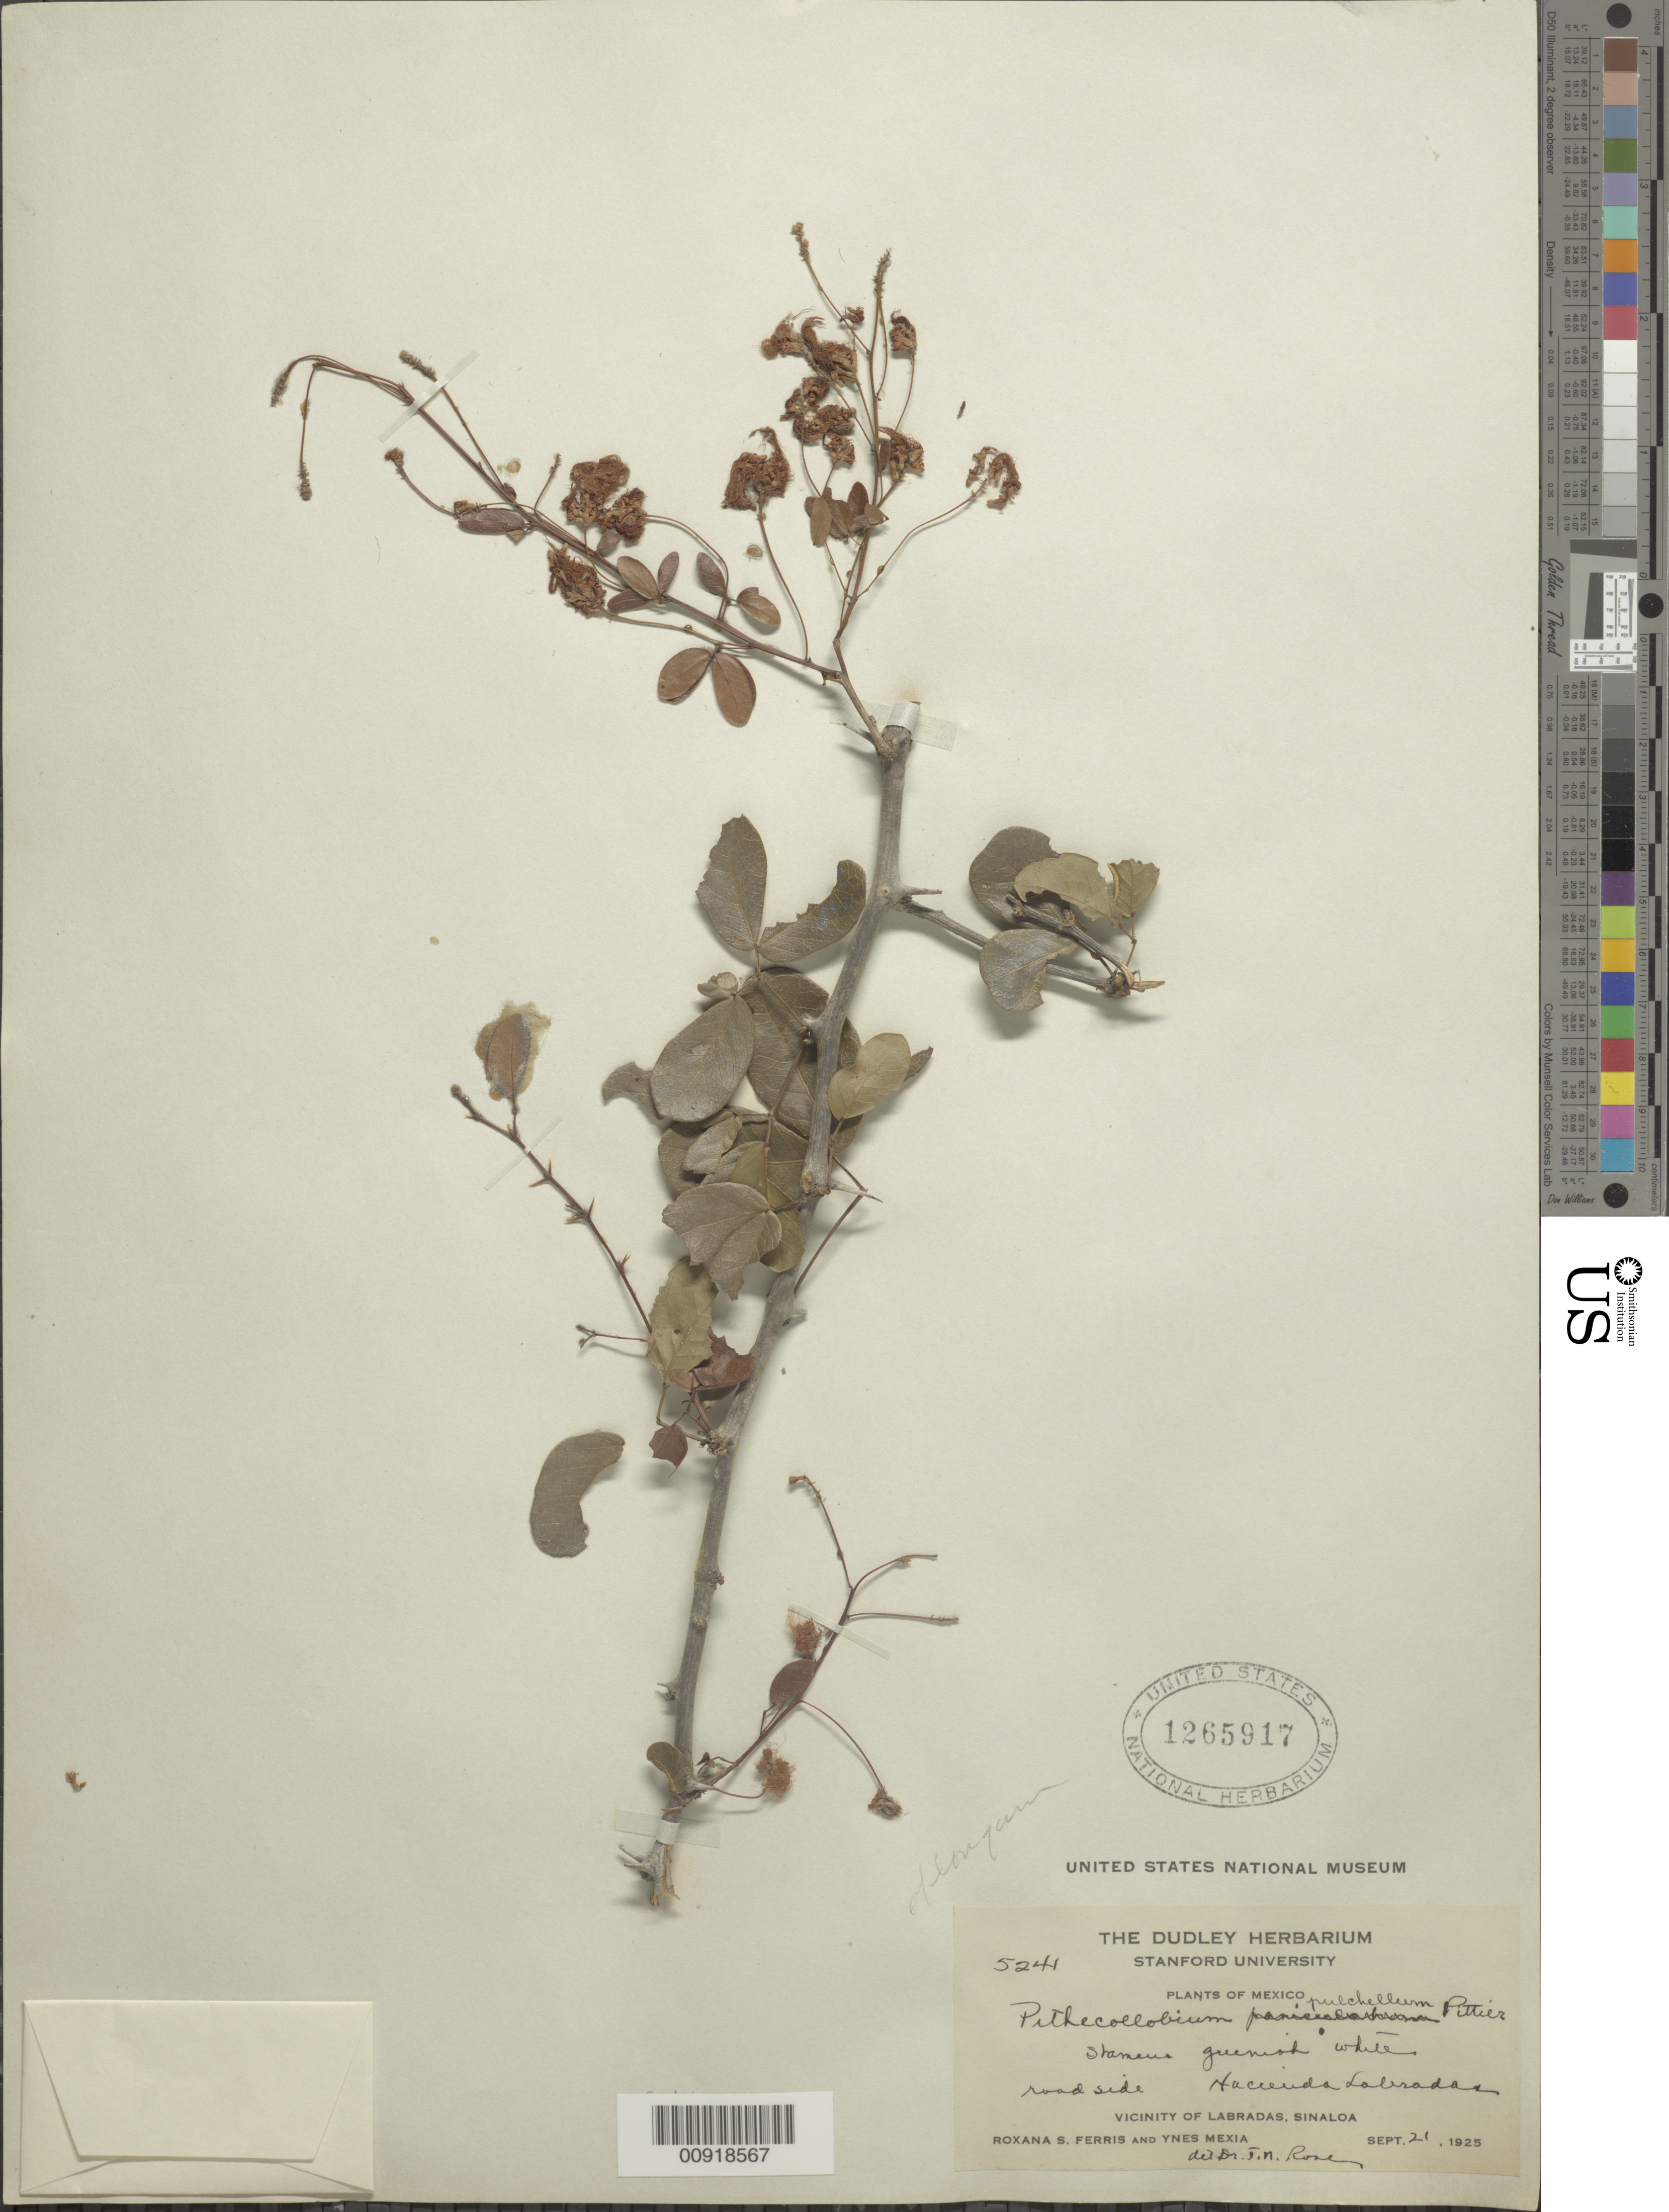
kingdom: Plantae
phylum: Tracheophyta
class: Magnoliopsida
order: Fabales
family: Fabaceae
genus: Pithecellobium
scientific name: Pithecellobium oblongum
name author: Benth.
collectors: R. S. Ferris & Y. Mexia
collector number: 5241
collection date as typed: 21 Sep 1925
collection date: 1925-09-21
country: Mexico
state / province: Sinaloa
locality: Hacienda Labradas. Vicinity of Labradas, Sinaloa.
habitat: Road side.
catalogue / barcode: US 1265917